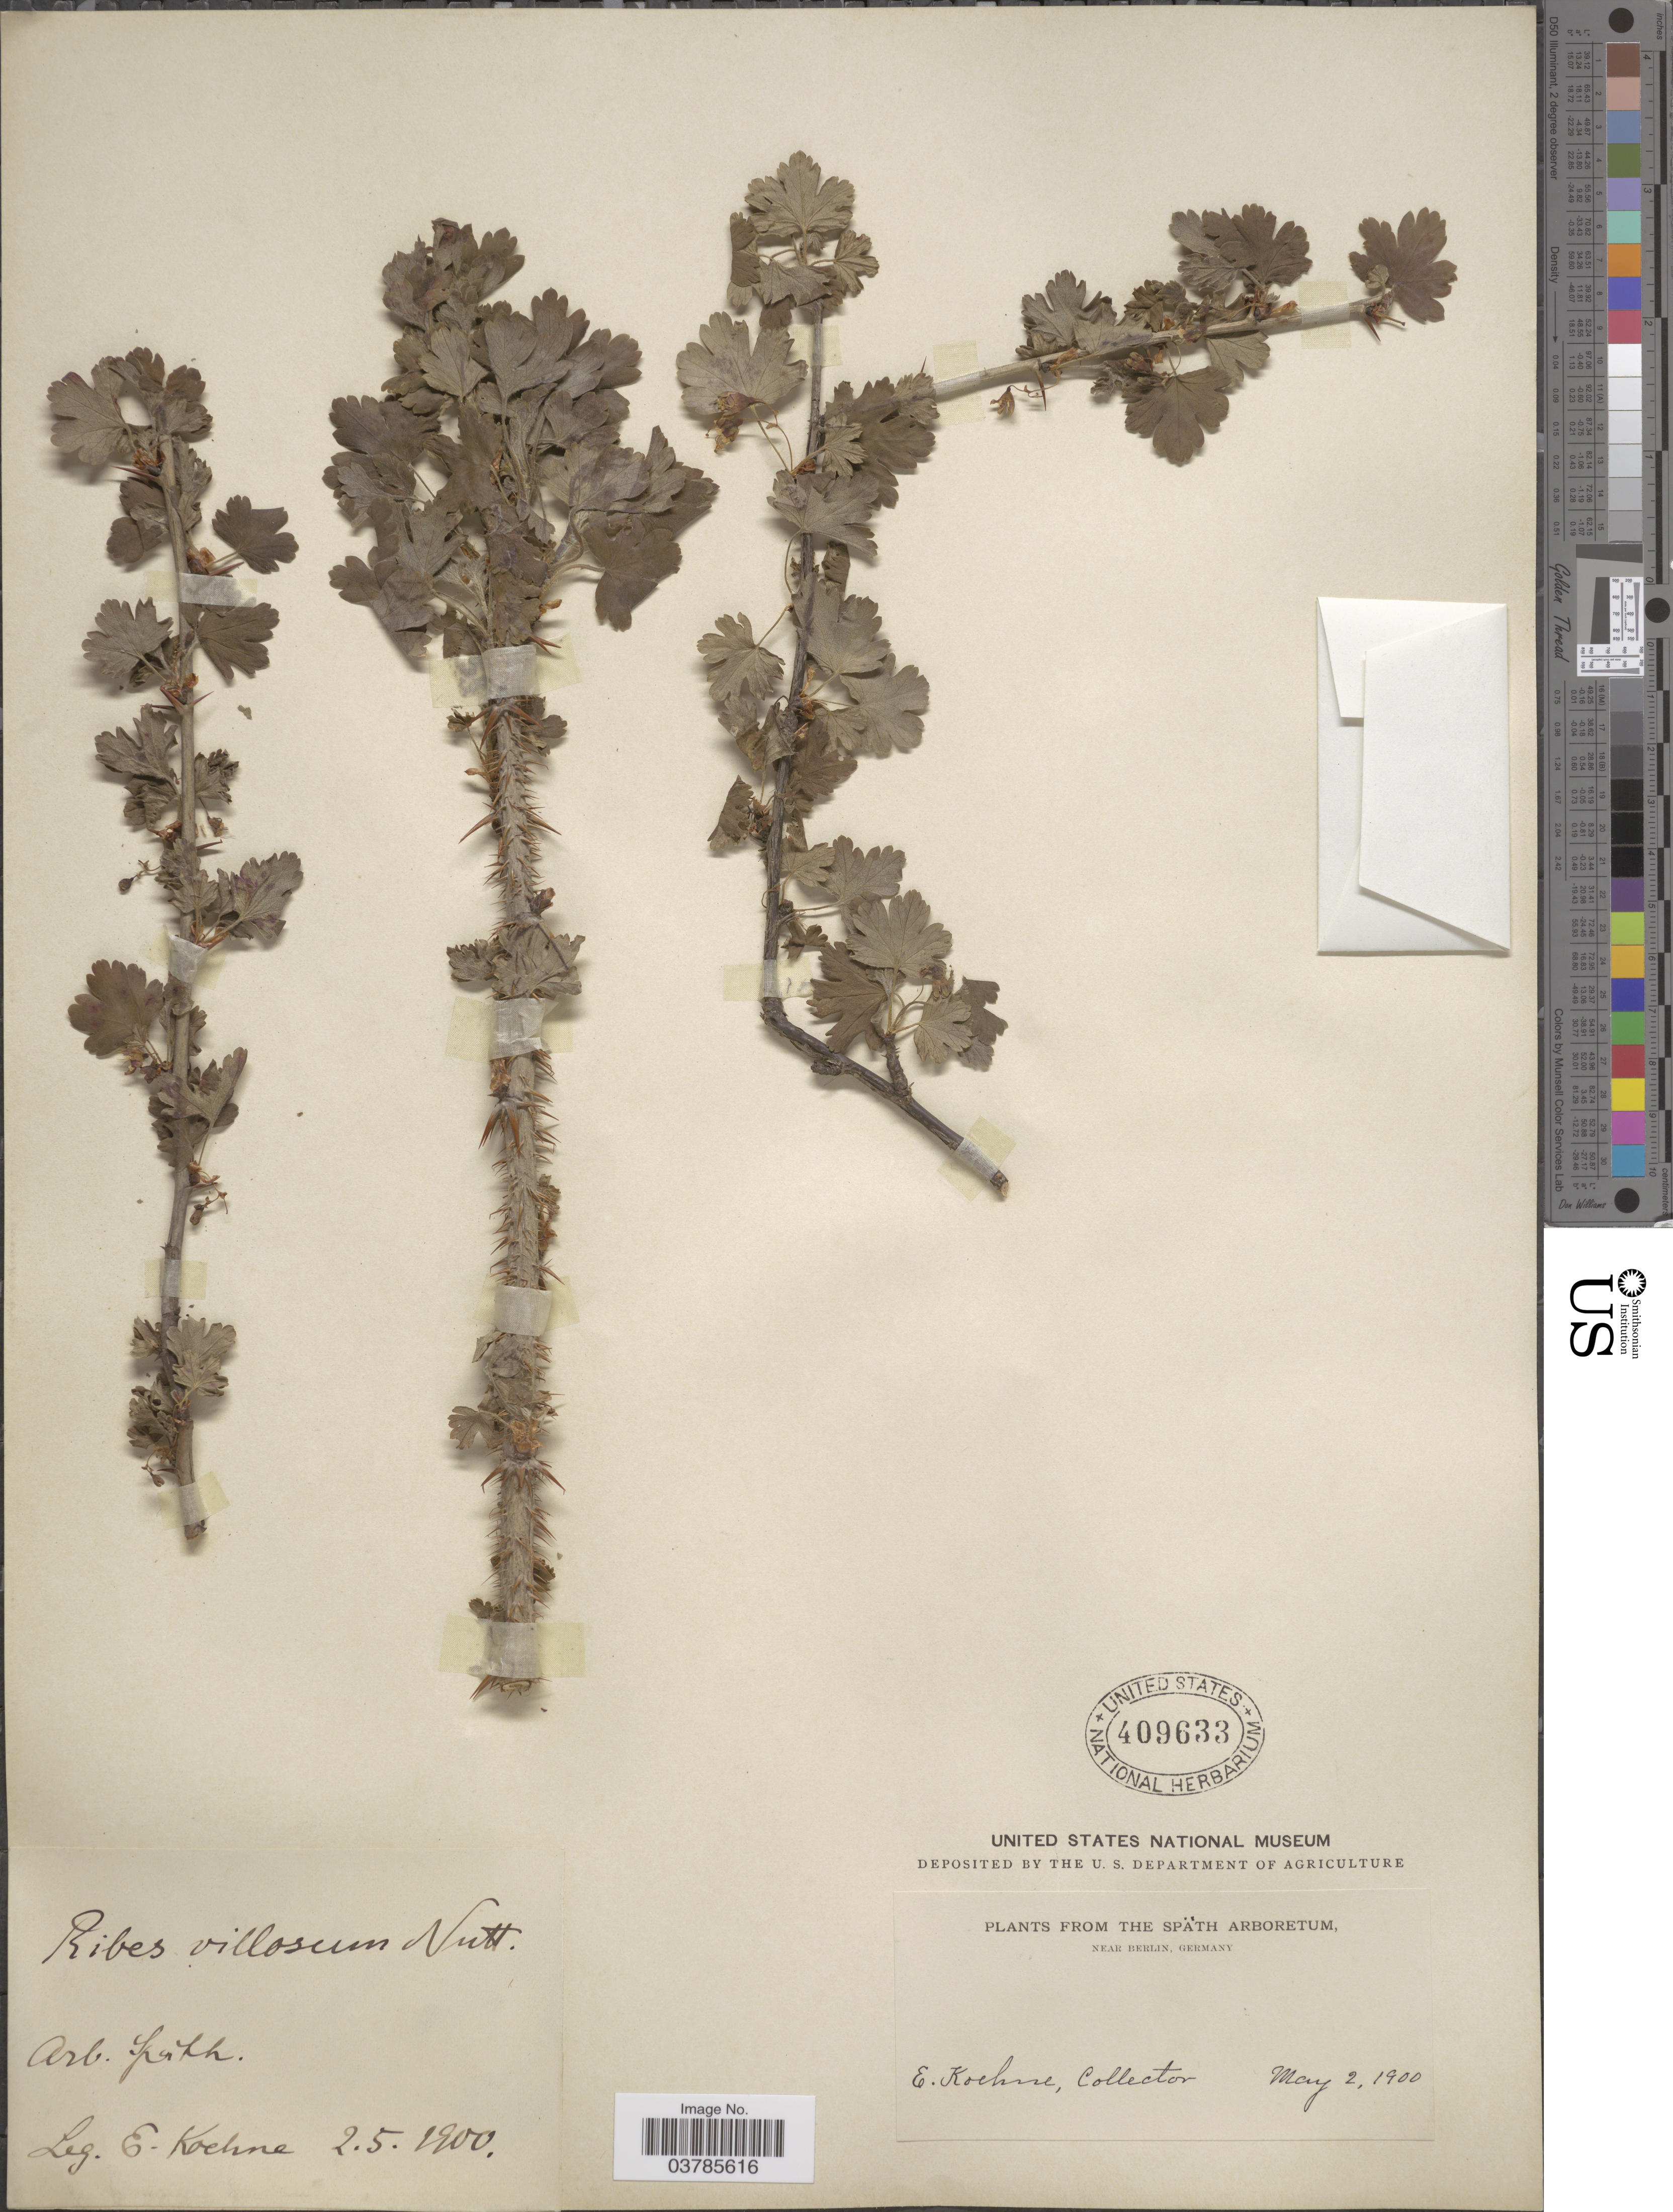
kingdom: Plantae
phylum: Tracheophyta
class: Magnoliopsida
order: Saxifragales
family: Grossulariaceae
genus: Ribes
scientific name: Ribes divaricatum var. pubiflorum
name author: Koehne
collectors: E. Koehne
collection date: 1900-05-02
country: Germany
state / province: Berlin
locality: The Späth Arboretum. Near Berlin.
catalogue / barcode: US 409633